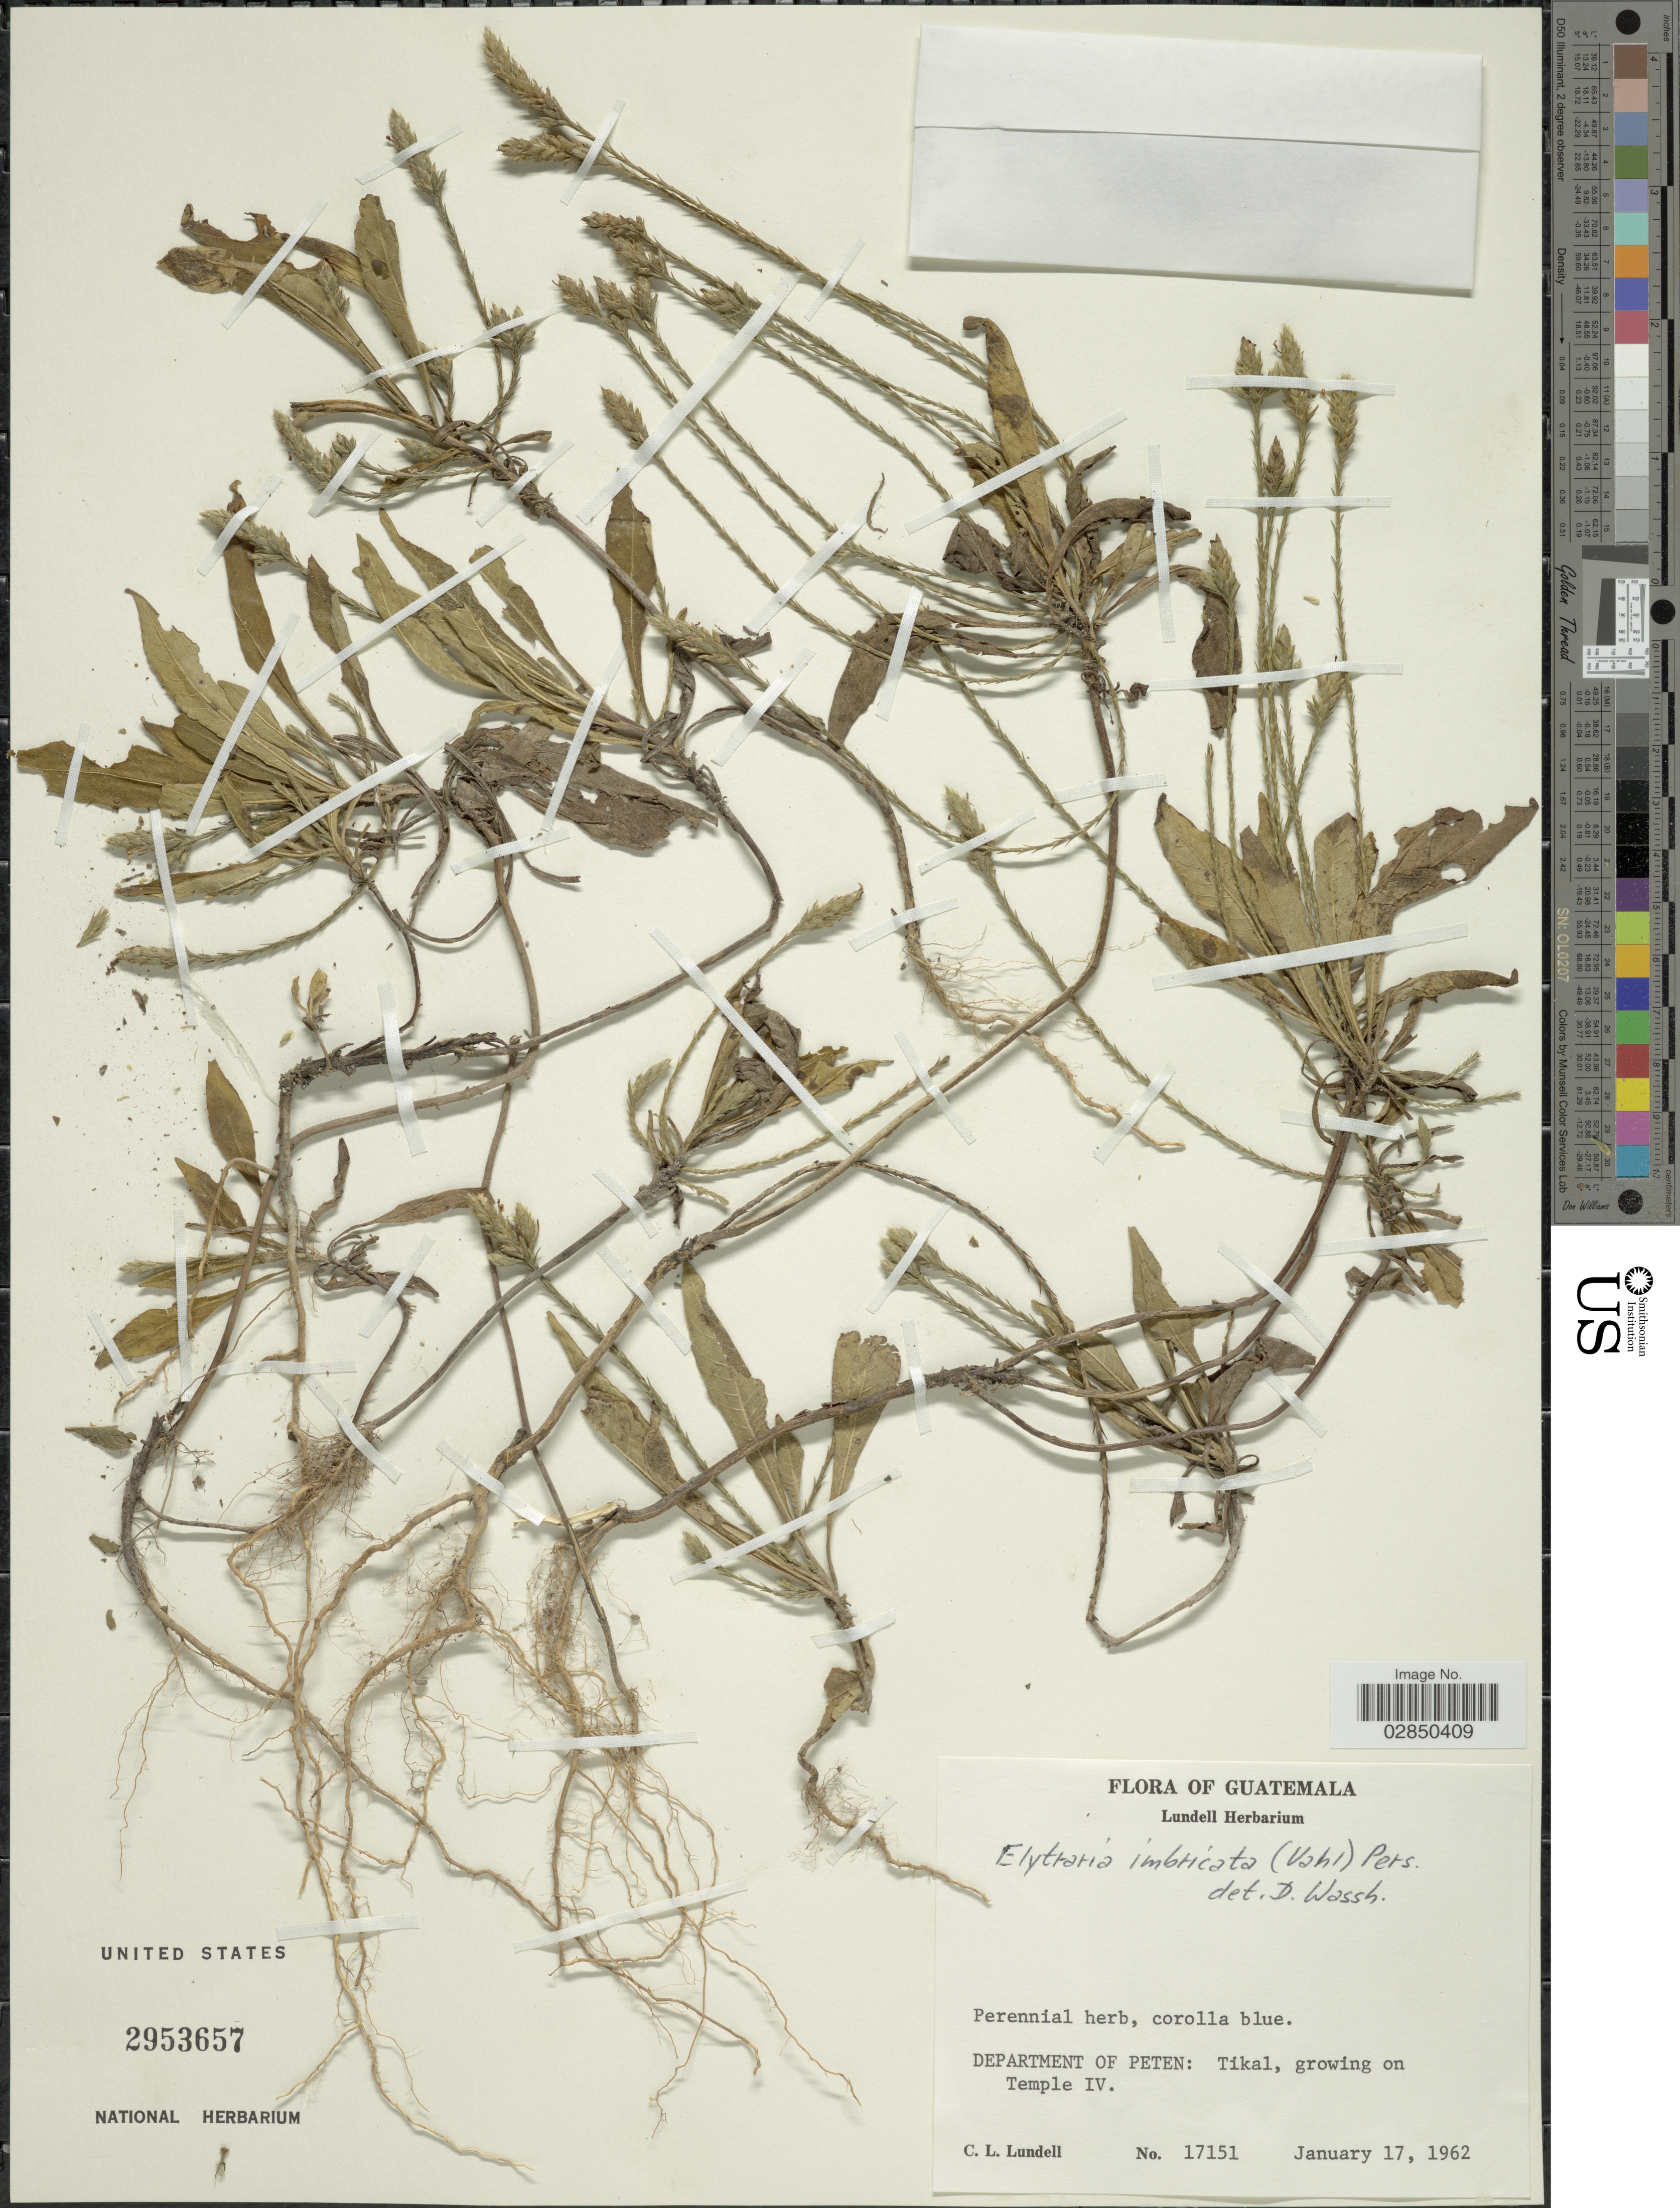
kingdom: Plantae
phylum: Tracheophyta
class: Magnoliopsida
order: Lamiales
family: Acanthaceae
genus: Elytraria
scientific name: Elytraria imbricata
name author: (Vahl) Pers.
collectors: C. L. Lundell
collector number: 17151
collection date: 1962-01-17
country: Guatemala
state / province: El Petén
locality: Department of Peten: Tikal, Temple IV.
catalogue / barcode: US 2953657